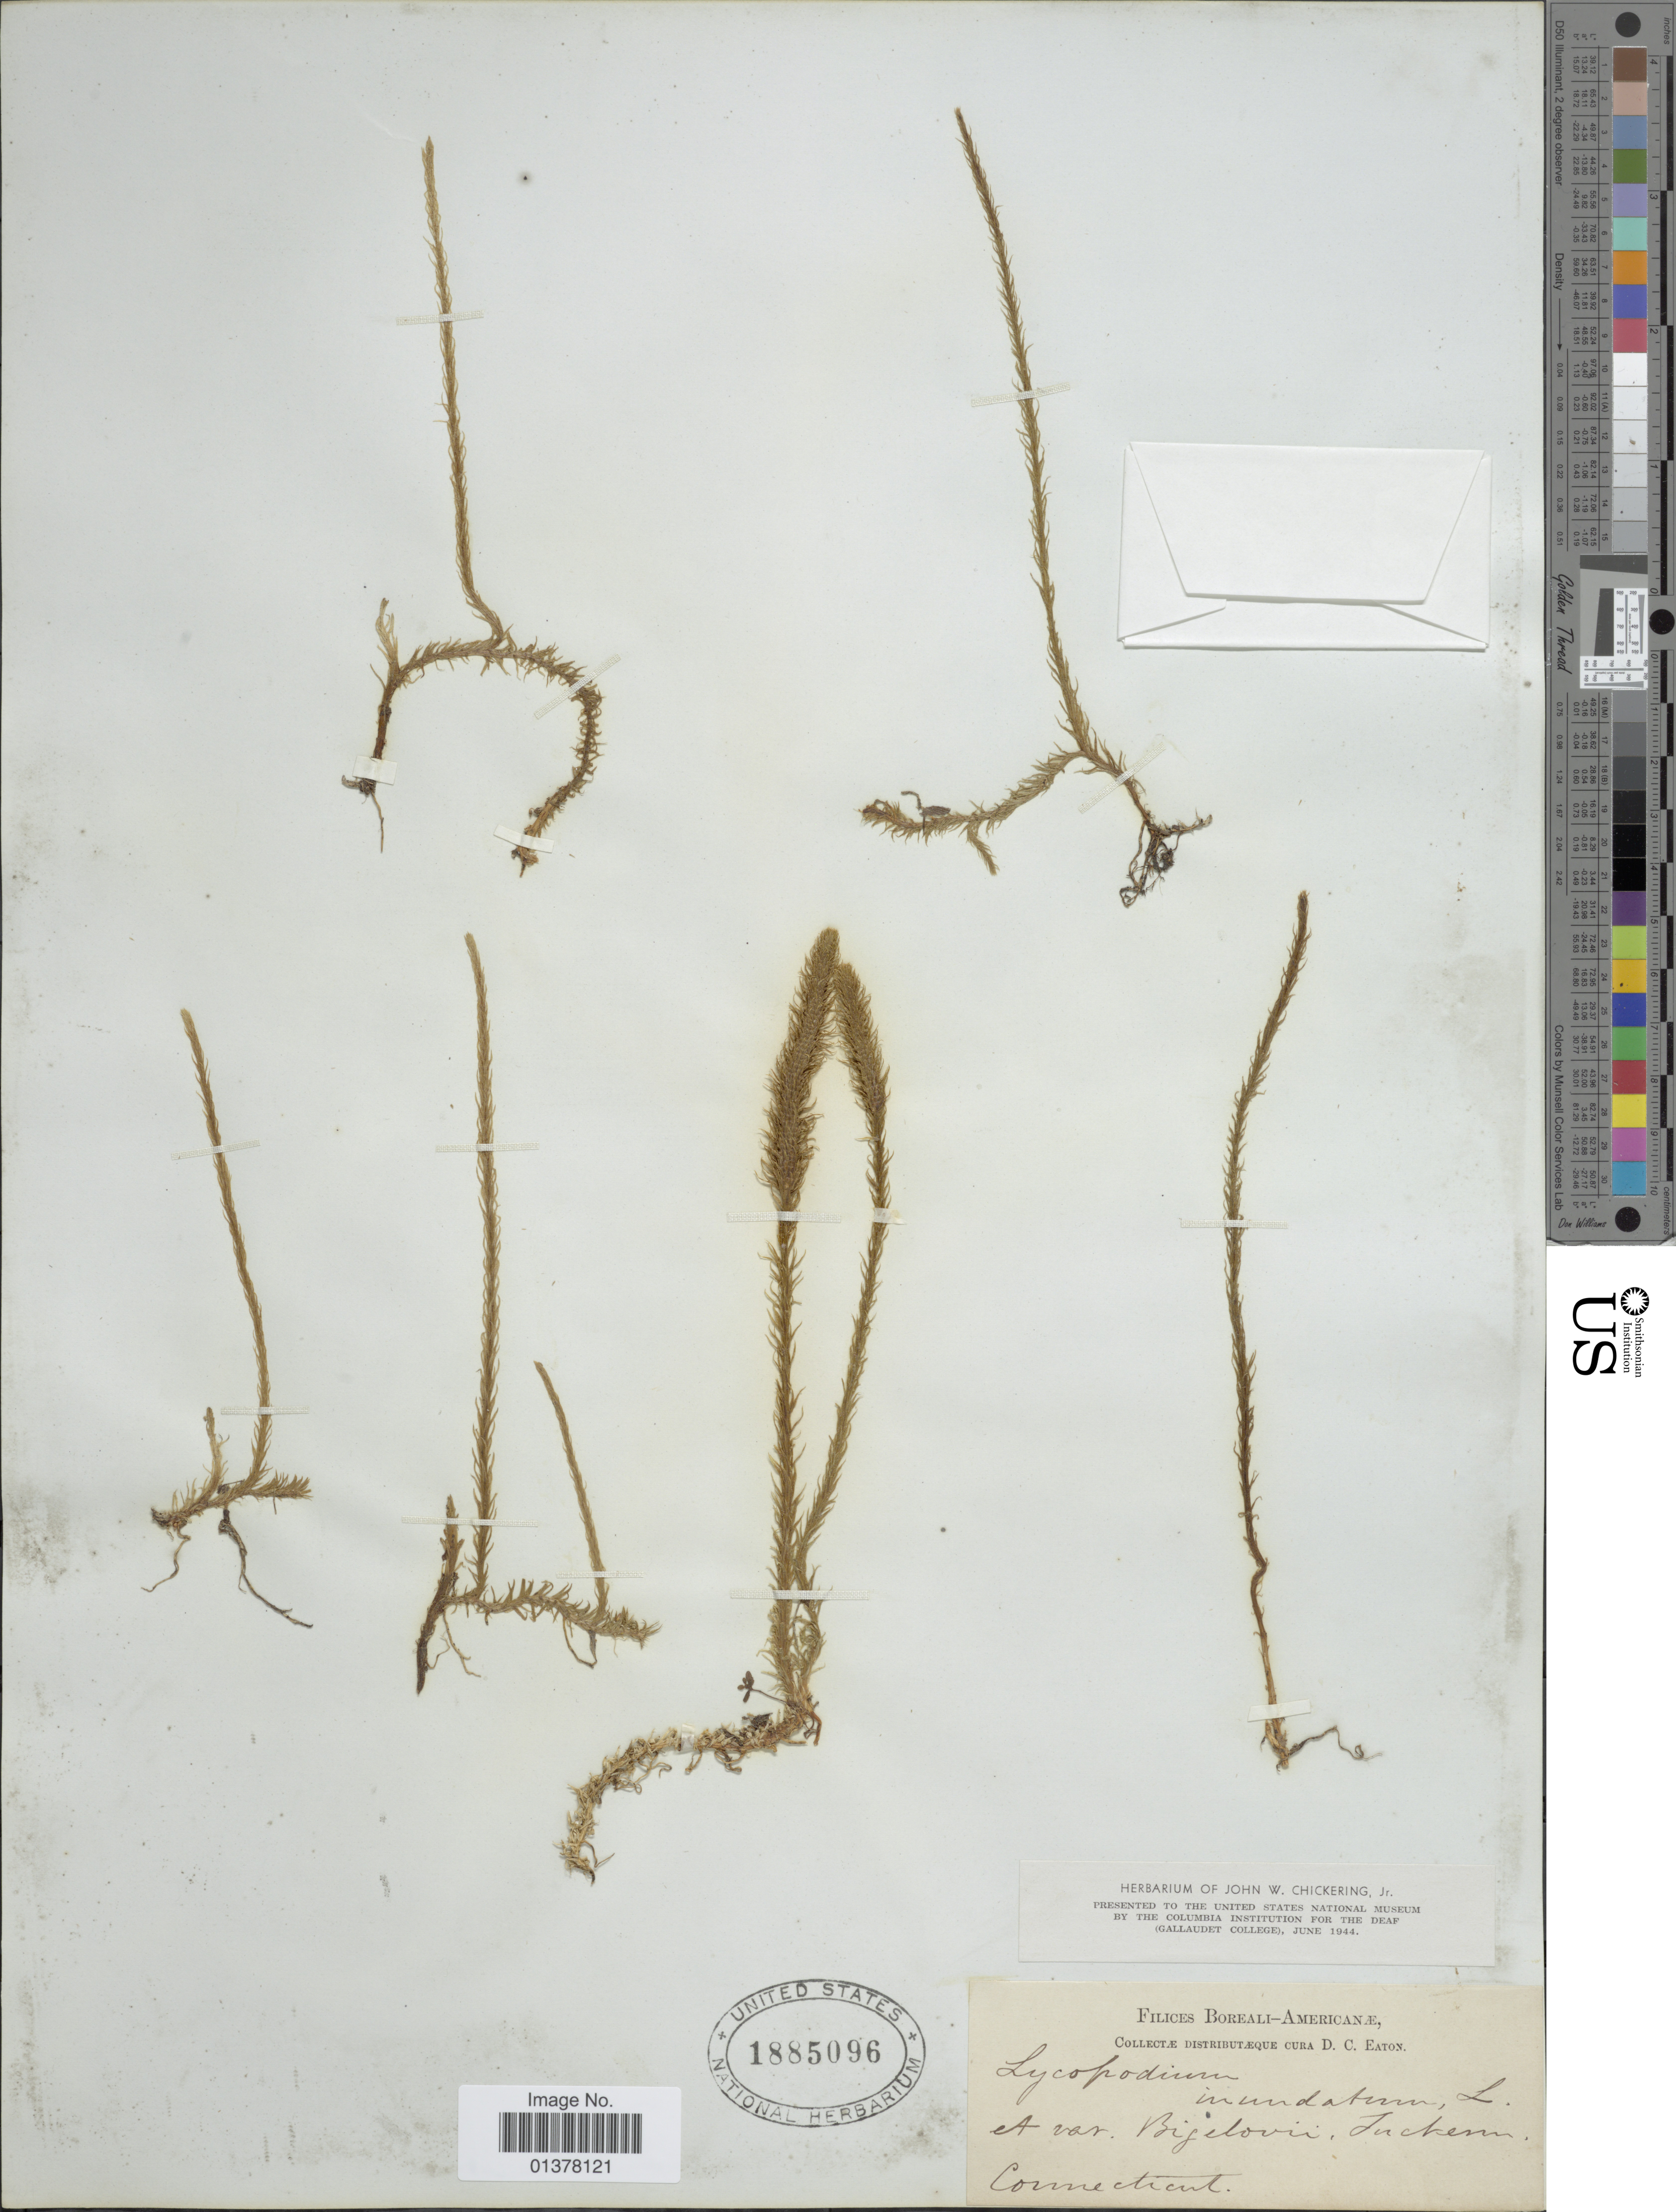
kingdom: Plantae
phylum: Tracheophyta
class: Lycopodiopsida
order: Lycopodiales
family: Lycopodiaceae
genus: Lycopodiella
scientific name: Lycopodiella appressa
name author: (Chapm.) Cranfill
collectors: D. Eaton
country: United States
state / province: Connecticut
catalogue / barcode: US 1885096